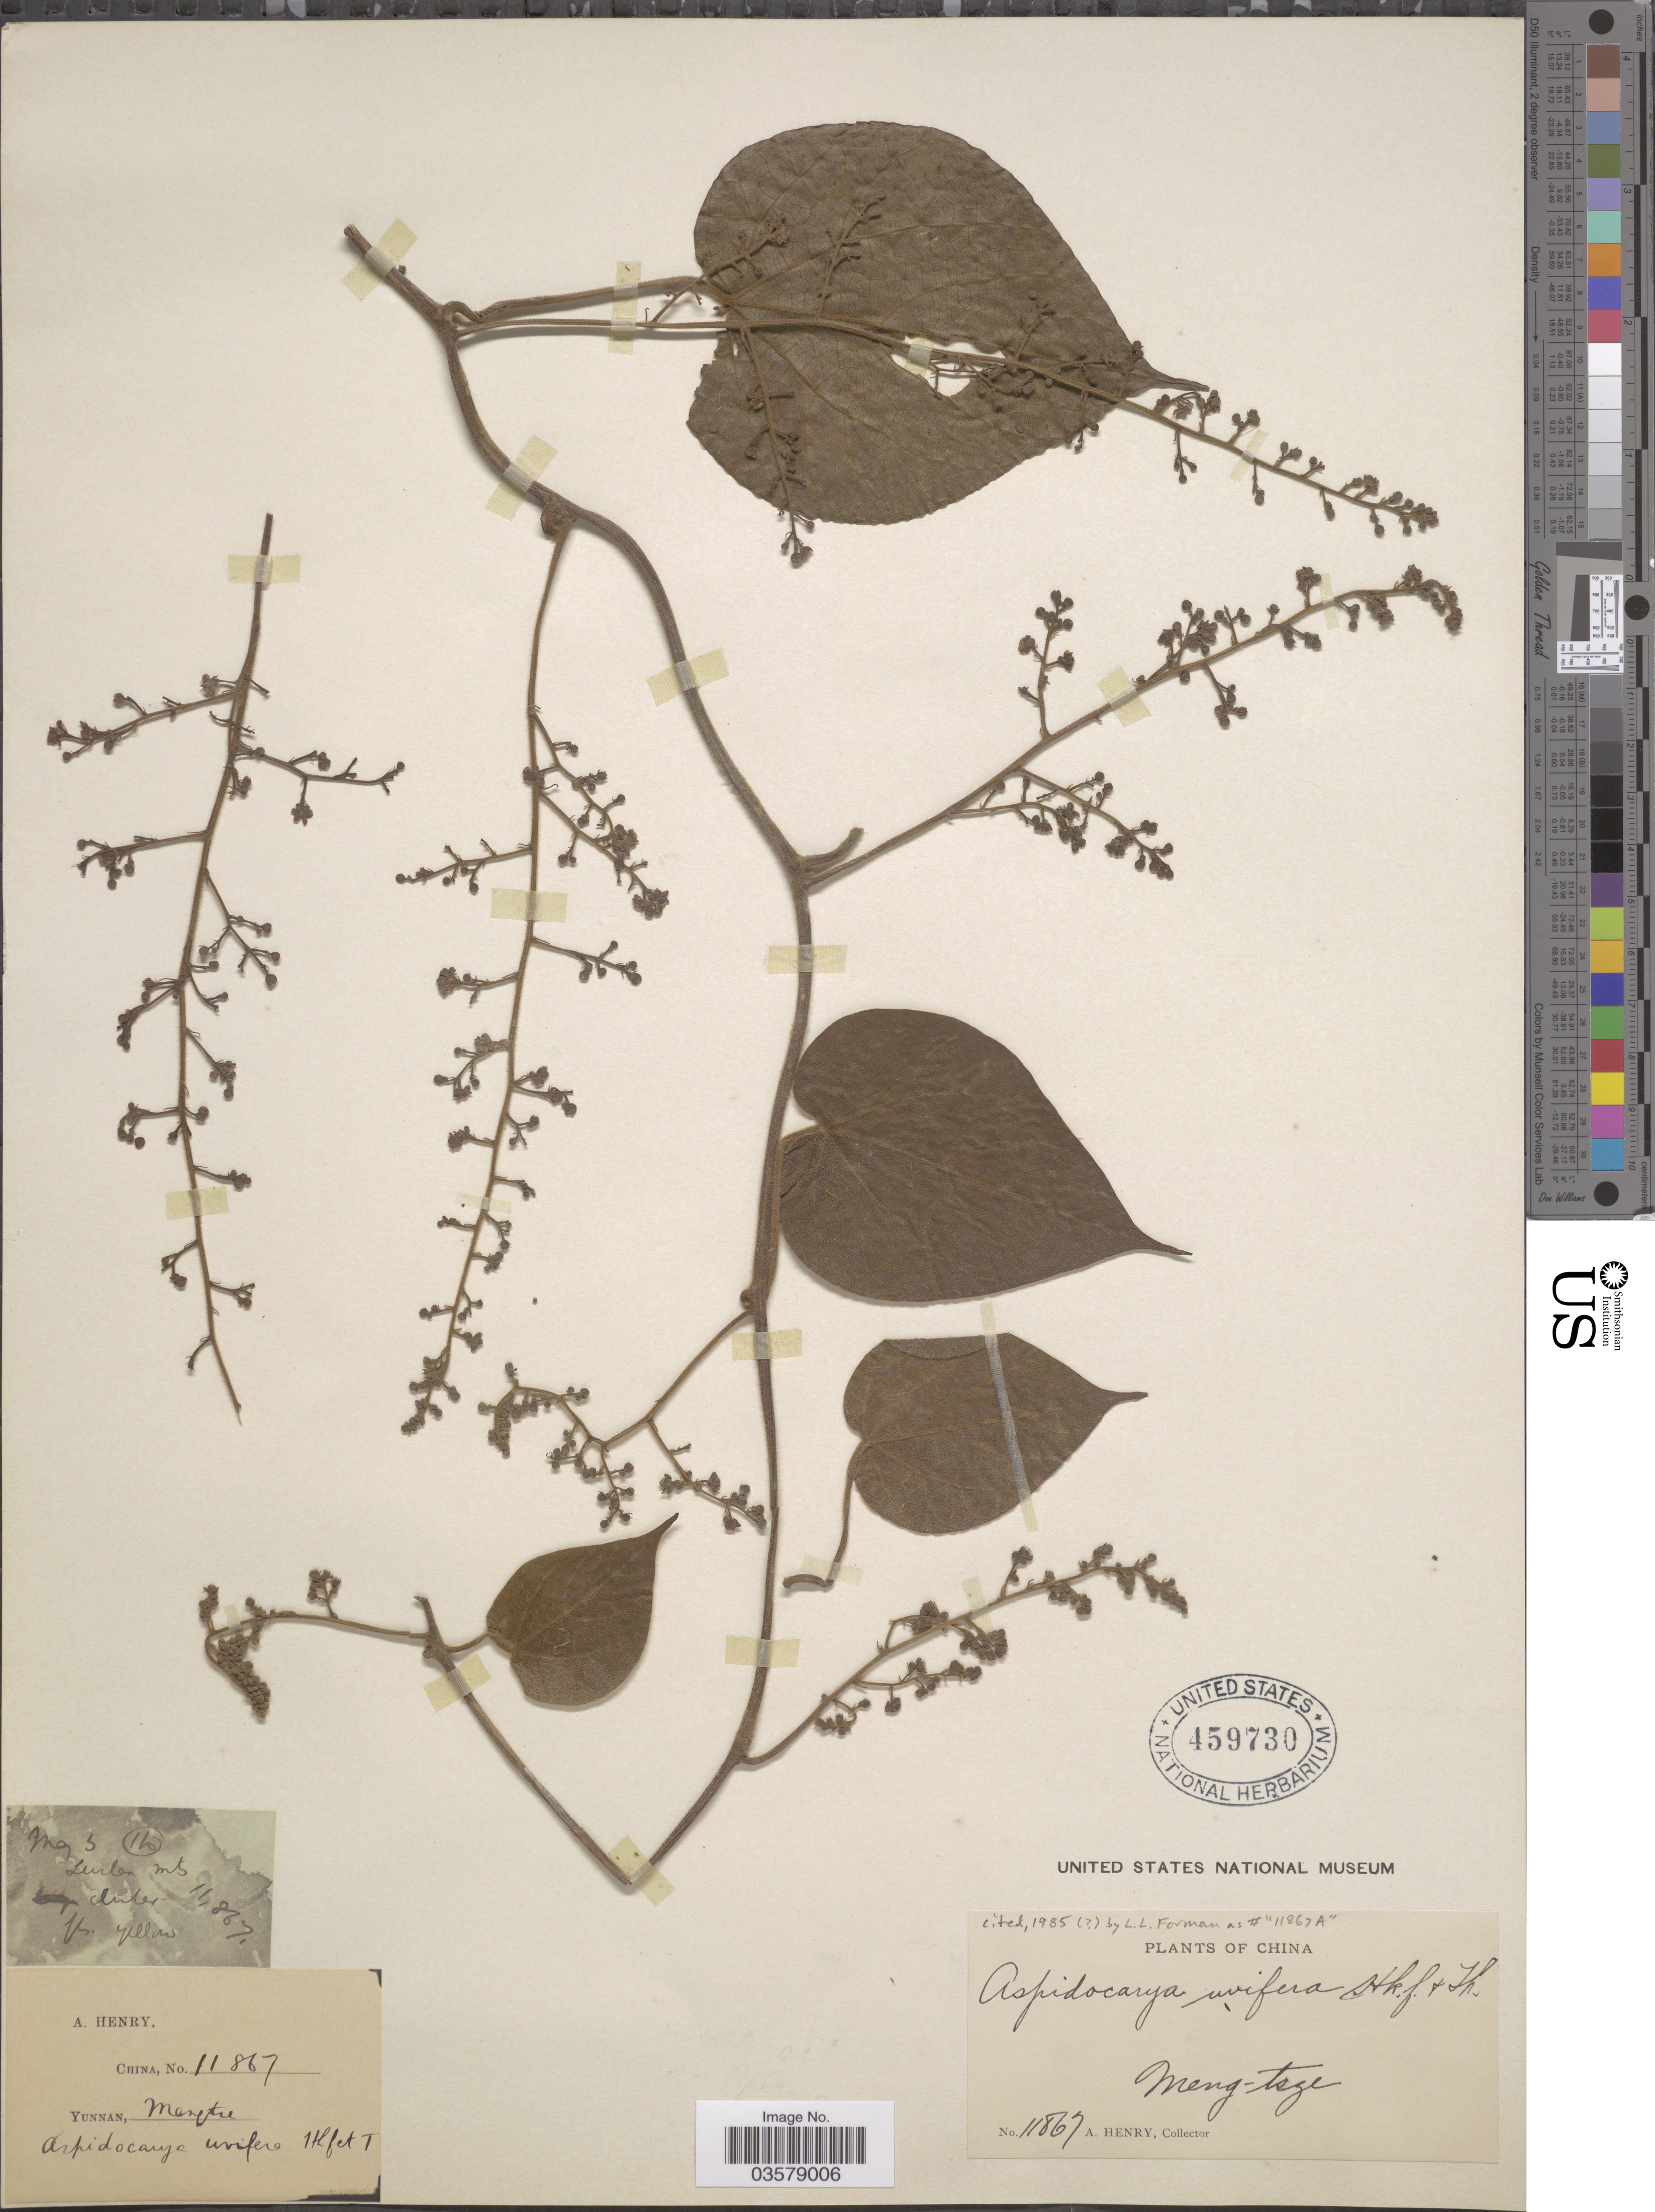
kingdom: Plantae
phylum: Tracheophyta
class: Magnoliopsida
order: Ranunculales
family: Menispermaceae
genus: Aspidocarya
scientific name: Aspidocarya sp.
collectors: A. Henry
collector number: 11867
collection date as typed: Transcribed d/m/y: /5/5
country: China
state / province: Yunnan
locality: Meng-tsze. Lurlen mts. Ho.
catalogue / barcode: US 459730